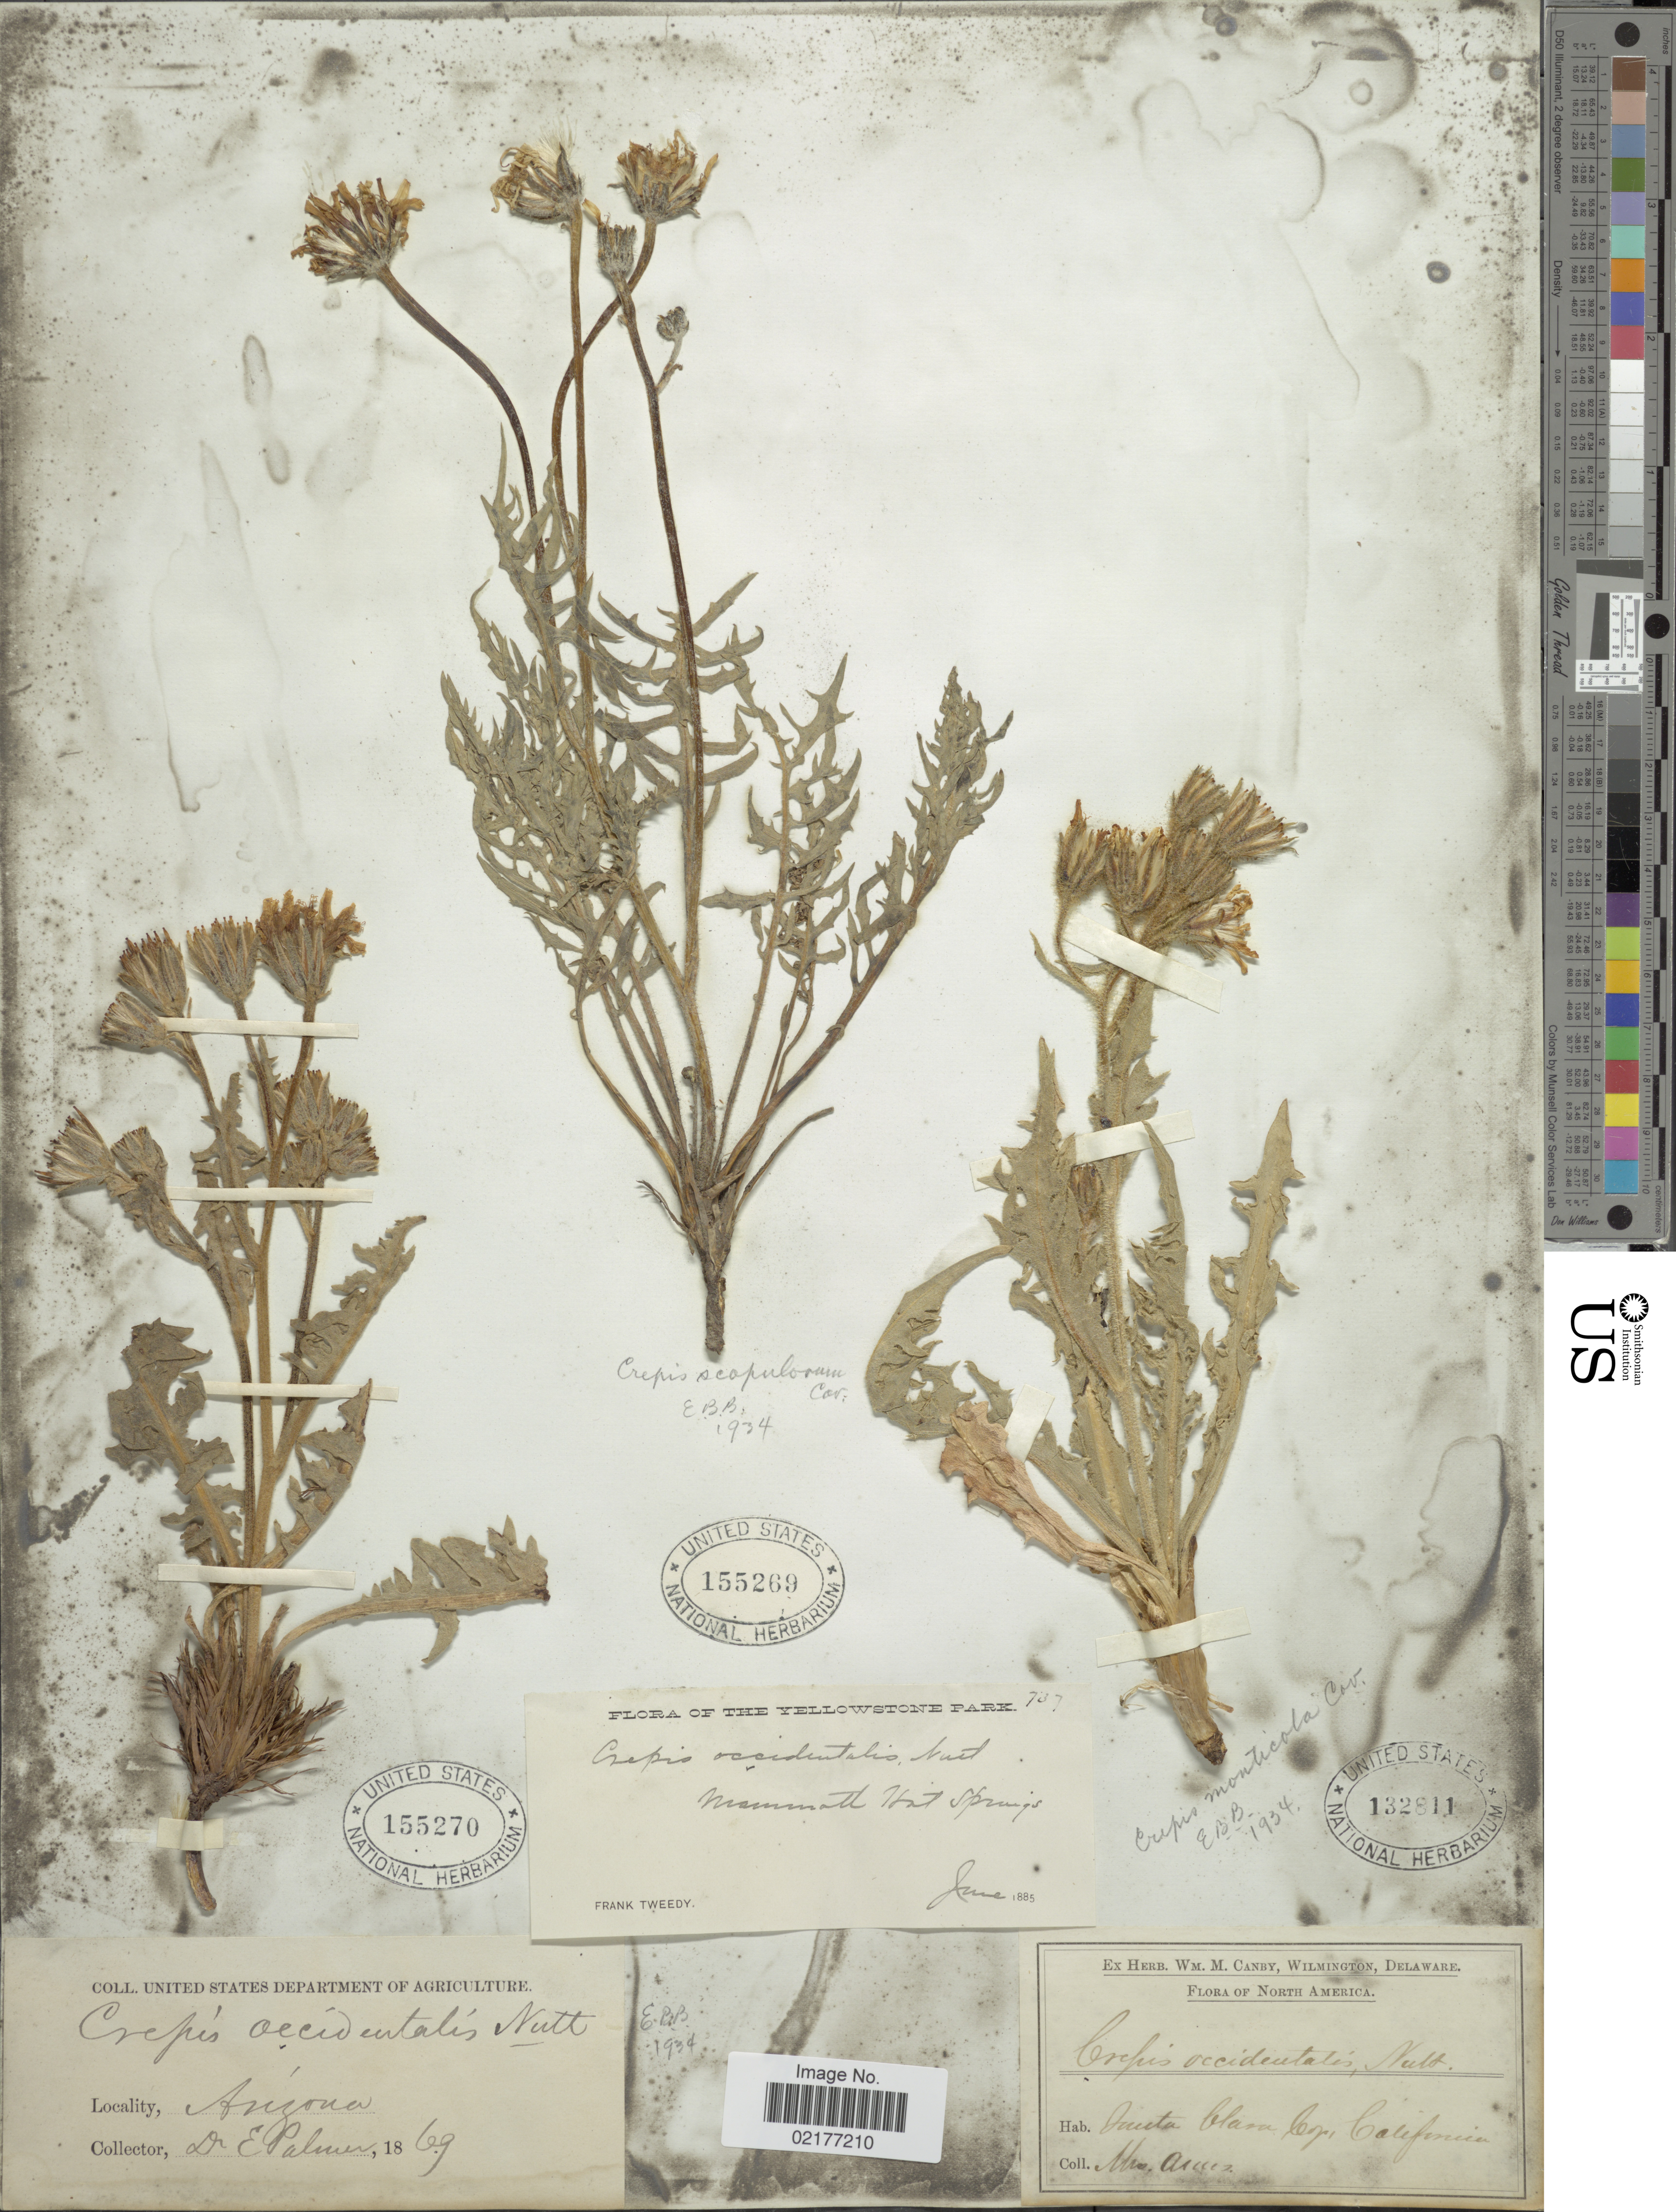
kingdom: Plantae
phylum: Tracheophyta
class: Magnoliopsida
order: Asterales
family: Asteraceae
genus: Crepis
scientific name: Crepis occidentalis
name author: Nutt.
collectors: -- Ames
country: United States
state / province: California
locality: Santa Clara, Gap, California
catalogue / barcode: US 132811-3